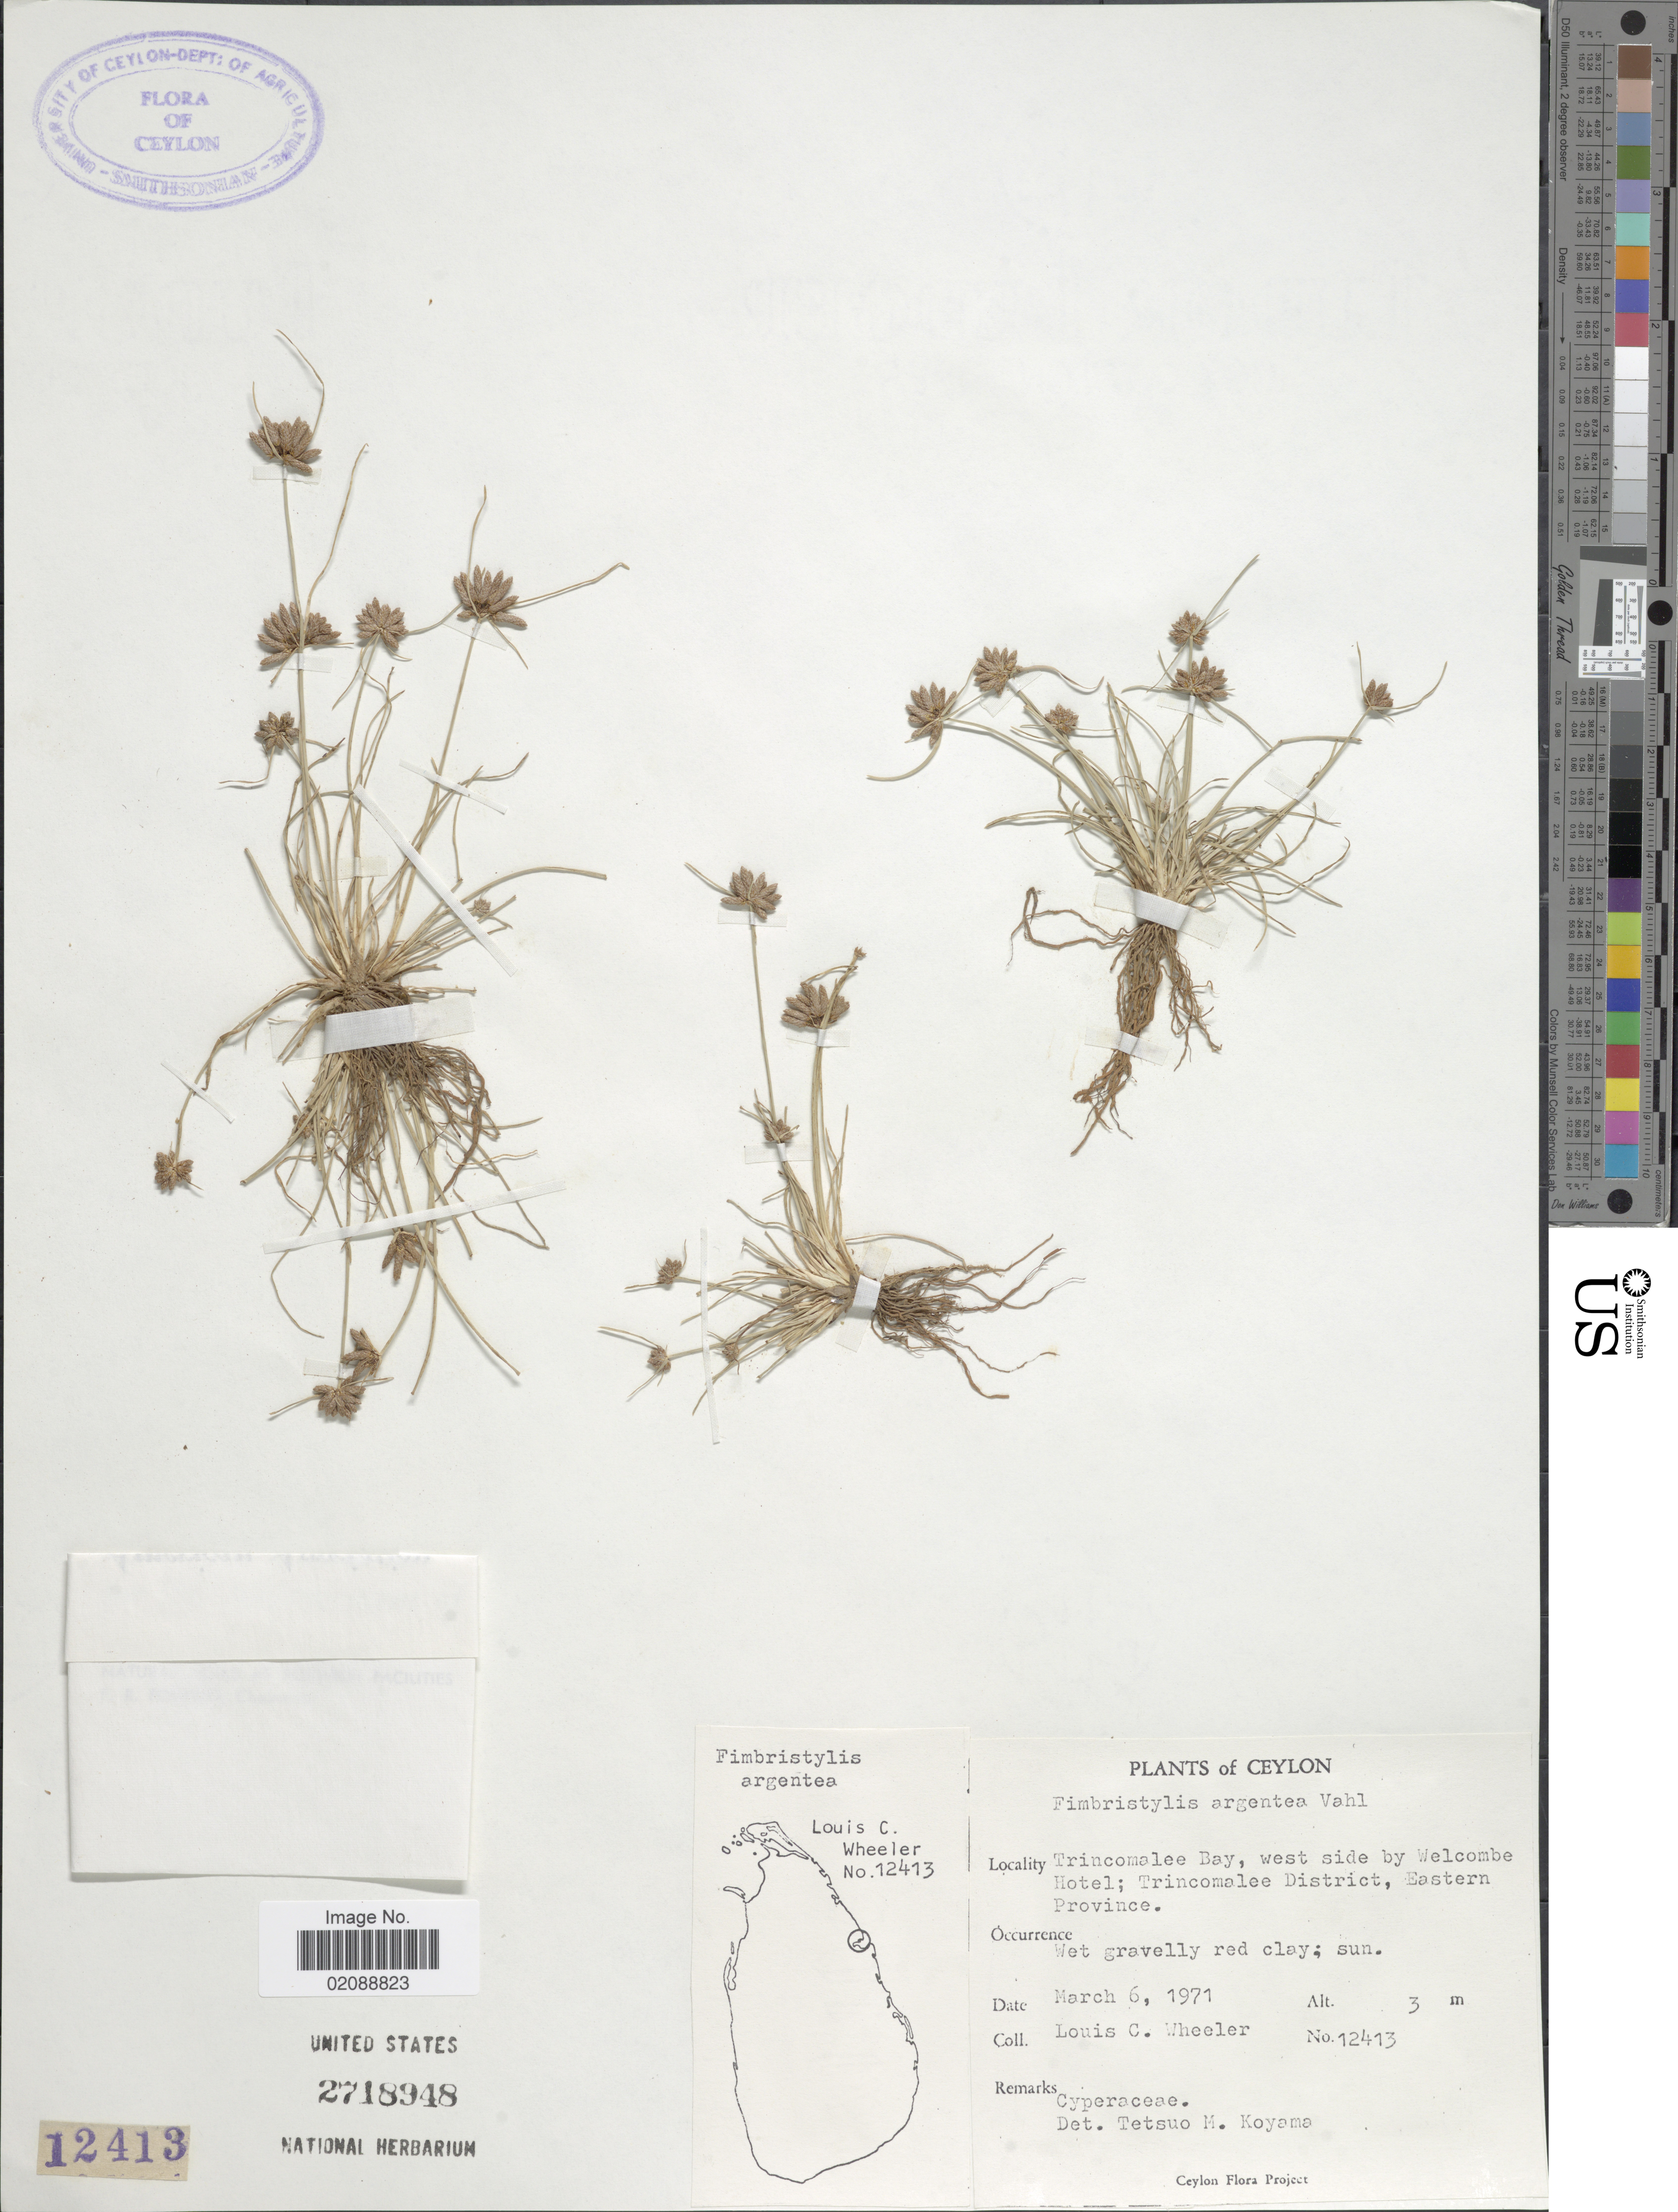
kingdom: Plantae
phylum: Tracheophyta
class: Liliopsida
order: Poales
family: Cyperaceae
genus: Fimbristylis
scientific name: Fimbristylis argentea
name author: (Rottb.) Vahl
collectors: L. C. Wheeler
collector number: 12413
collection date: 1971-03-06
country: Sri Lanka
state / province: Eastern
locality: Ceylon, Trincomalee Bay, west side by Welcombe Hotel; Trincomalee District.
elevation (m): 3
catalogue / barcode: US 2718948